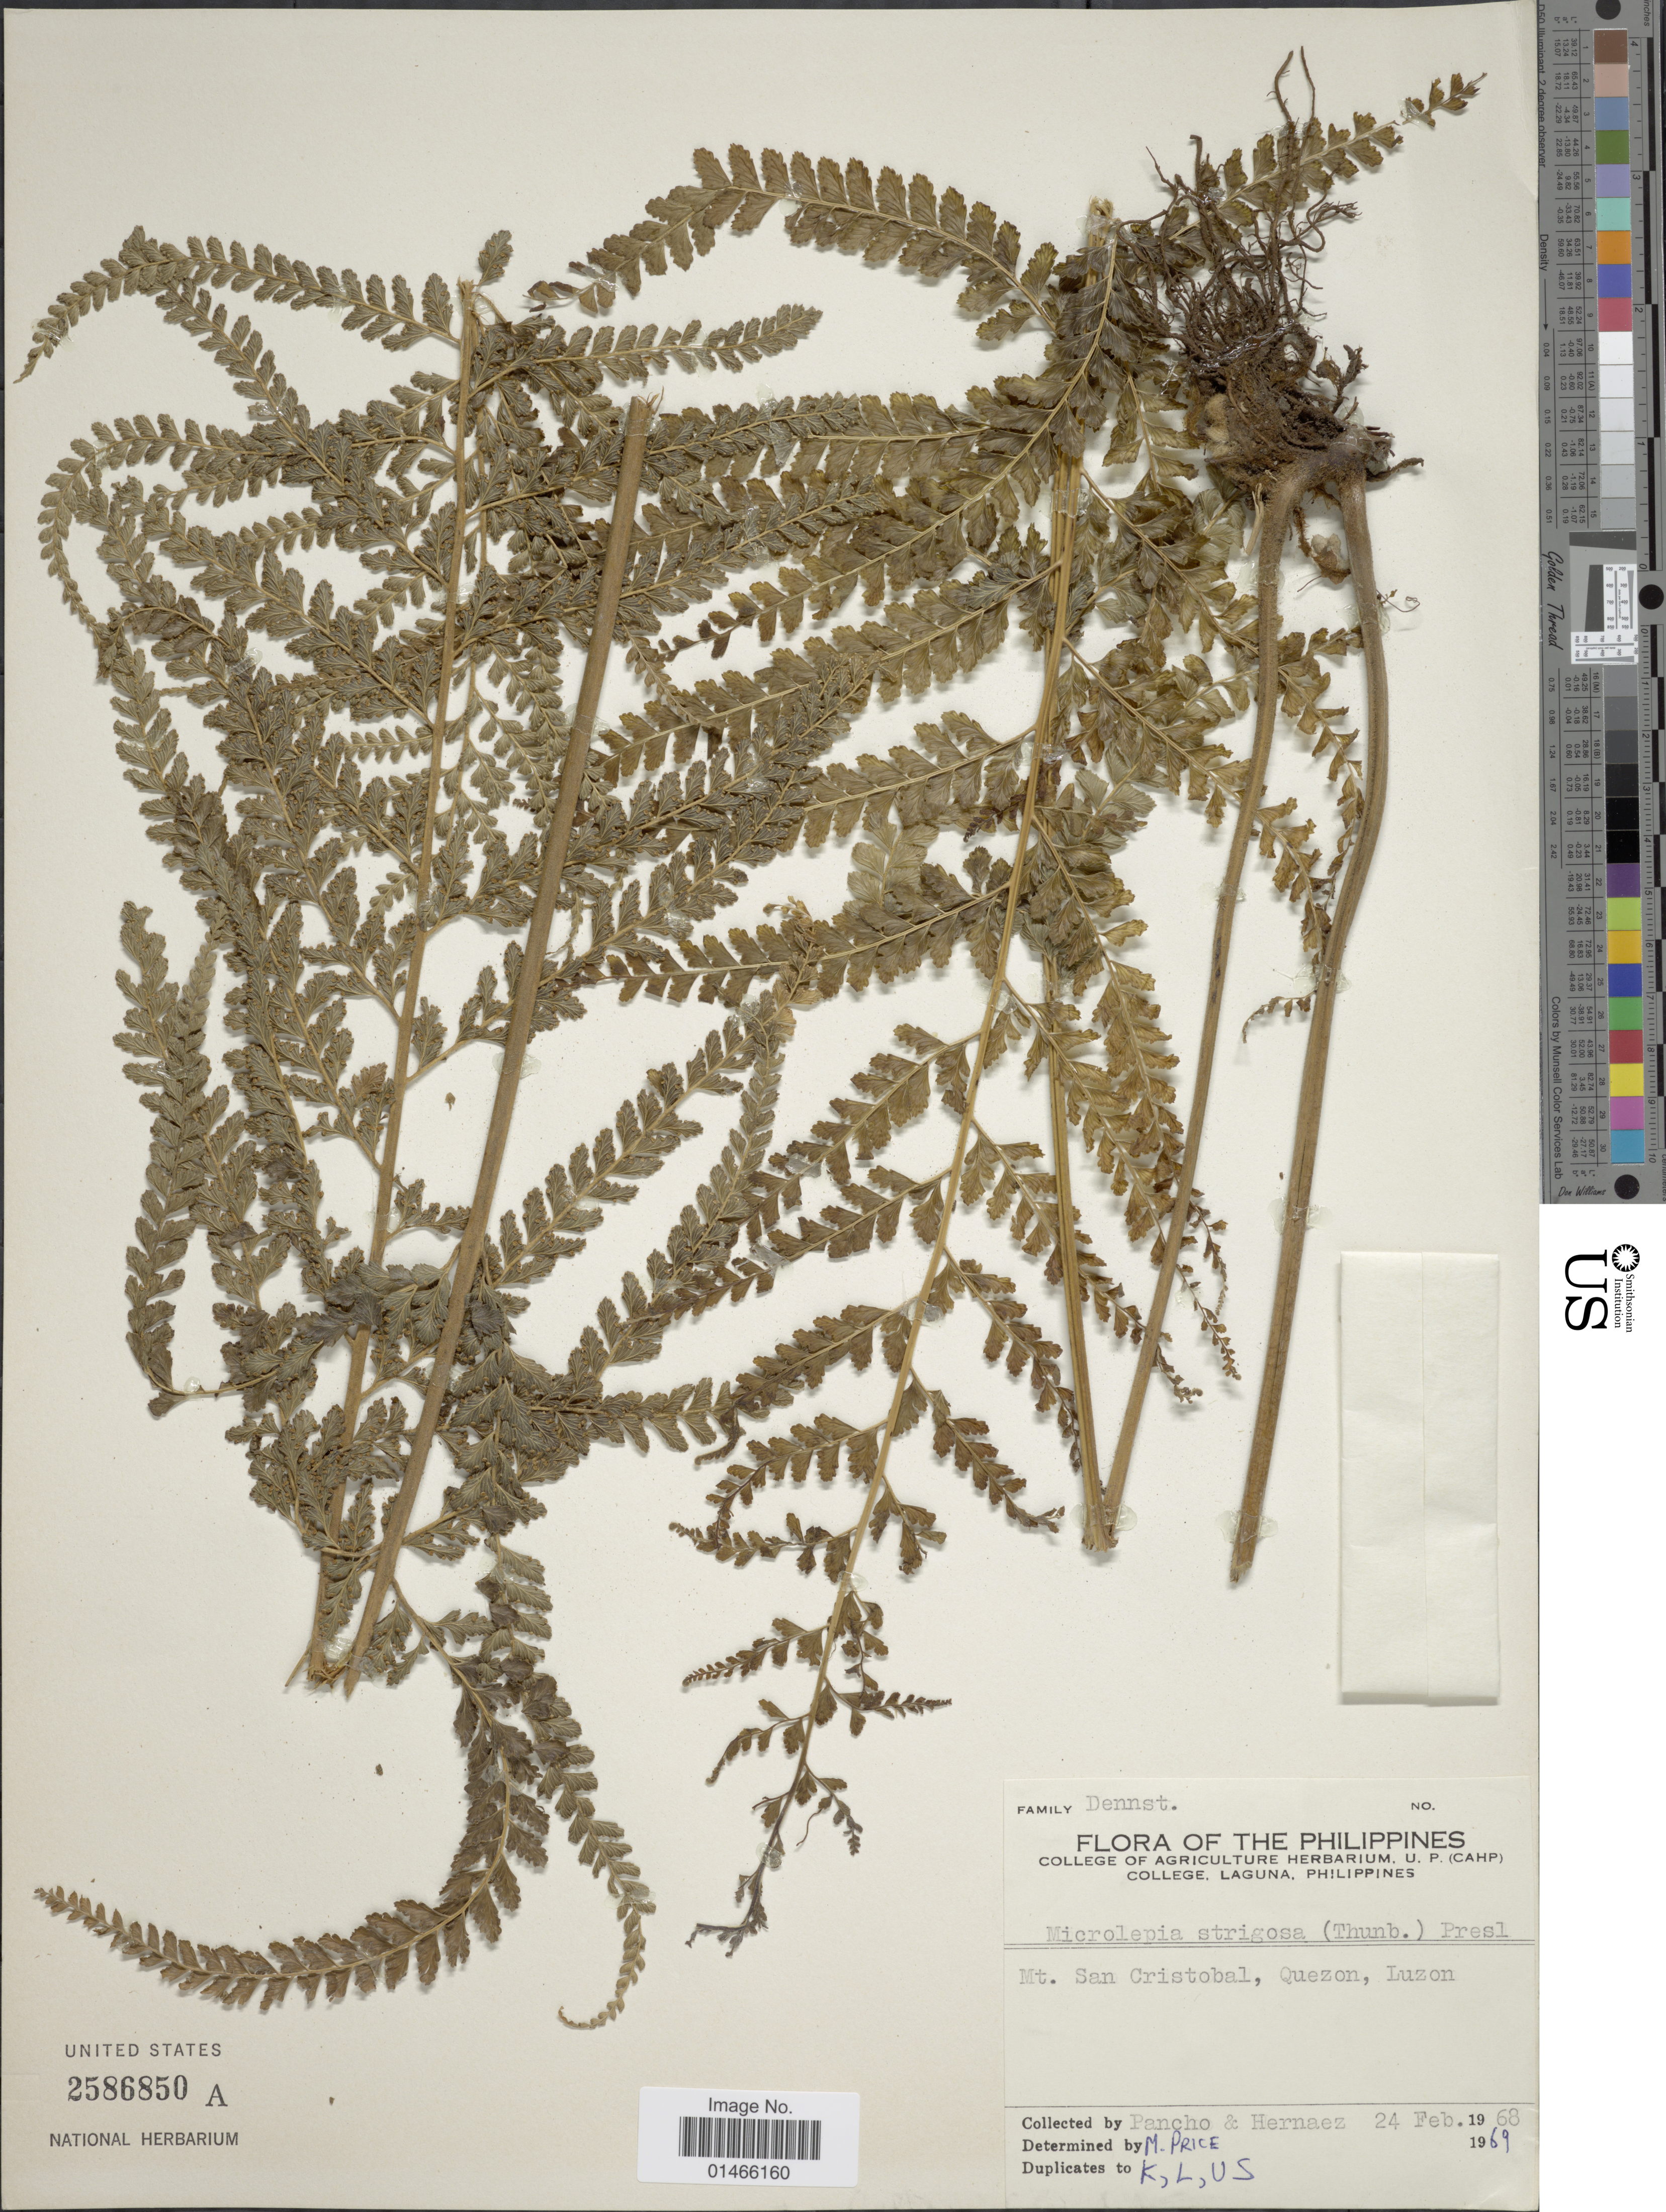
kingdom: Plantae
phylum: Tracheophyta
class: Polypodiopsida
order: Polypodiales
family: Dennstaedtiaceae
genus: Microlepia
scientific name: Microlepia strigosa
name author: (Thunb.) J. Presl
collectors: Pancho & Hernaez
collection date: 1968-02-24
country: Philippines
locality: Mt. San Cristobal, Quezon, Luzon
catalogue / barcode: US 2586850A